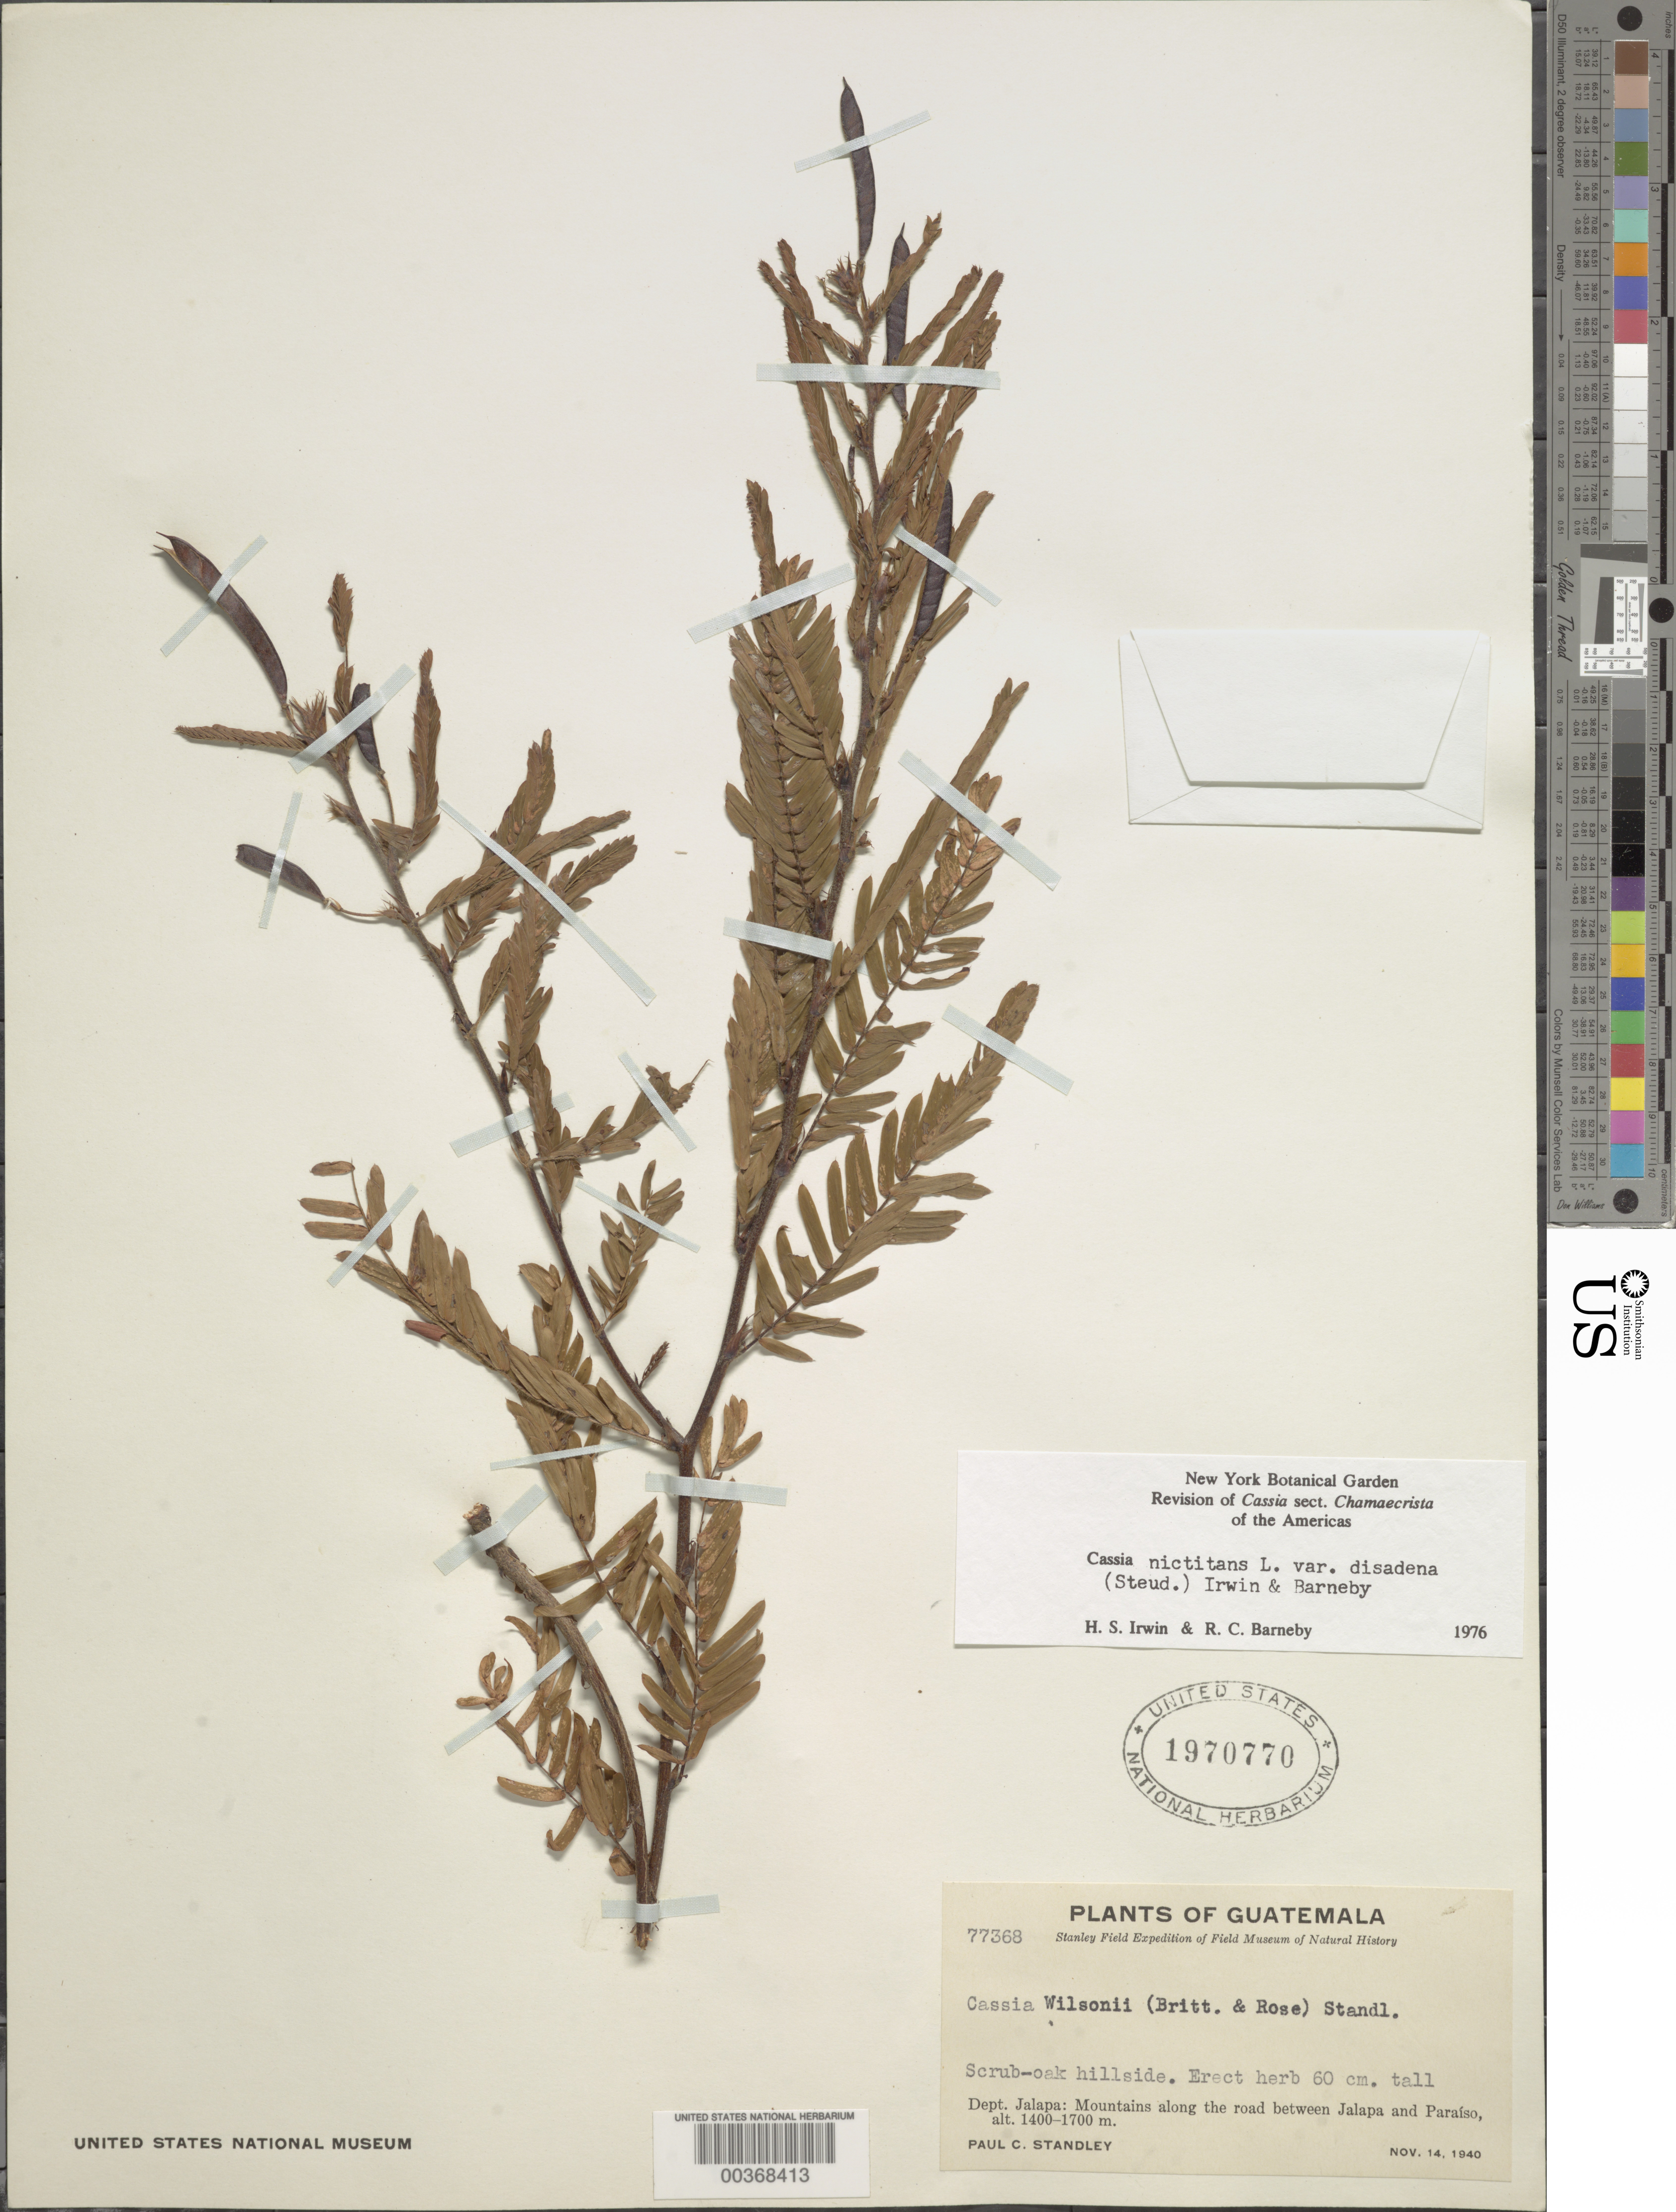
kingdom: Plantae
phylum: Tracheophyta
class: Magnoliopsida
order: Fabales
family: Fabaceae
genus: Chamaecrista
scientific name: Chamaecrista nictitans var. disadena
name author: (Steud.) H.S. Irwin & Barneby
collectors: P. C. Standley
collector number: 77368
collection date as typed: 14 Nov 1940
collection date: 1940-11-14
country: Guatemala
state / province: Jalapa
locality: Mountains along road between Jalapa and Paraiso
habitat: Hillside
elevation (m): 1400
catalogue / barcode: US 1970770